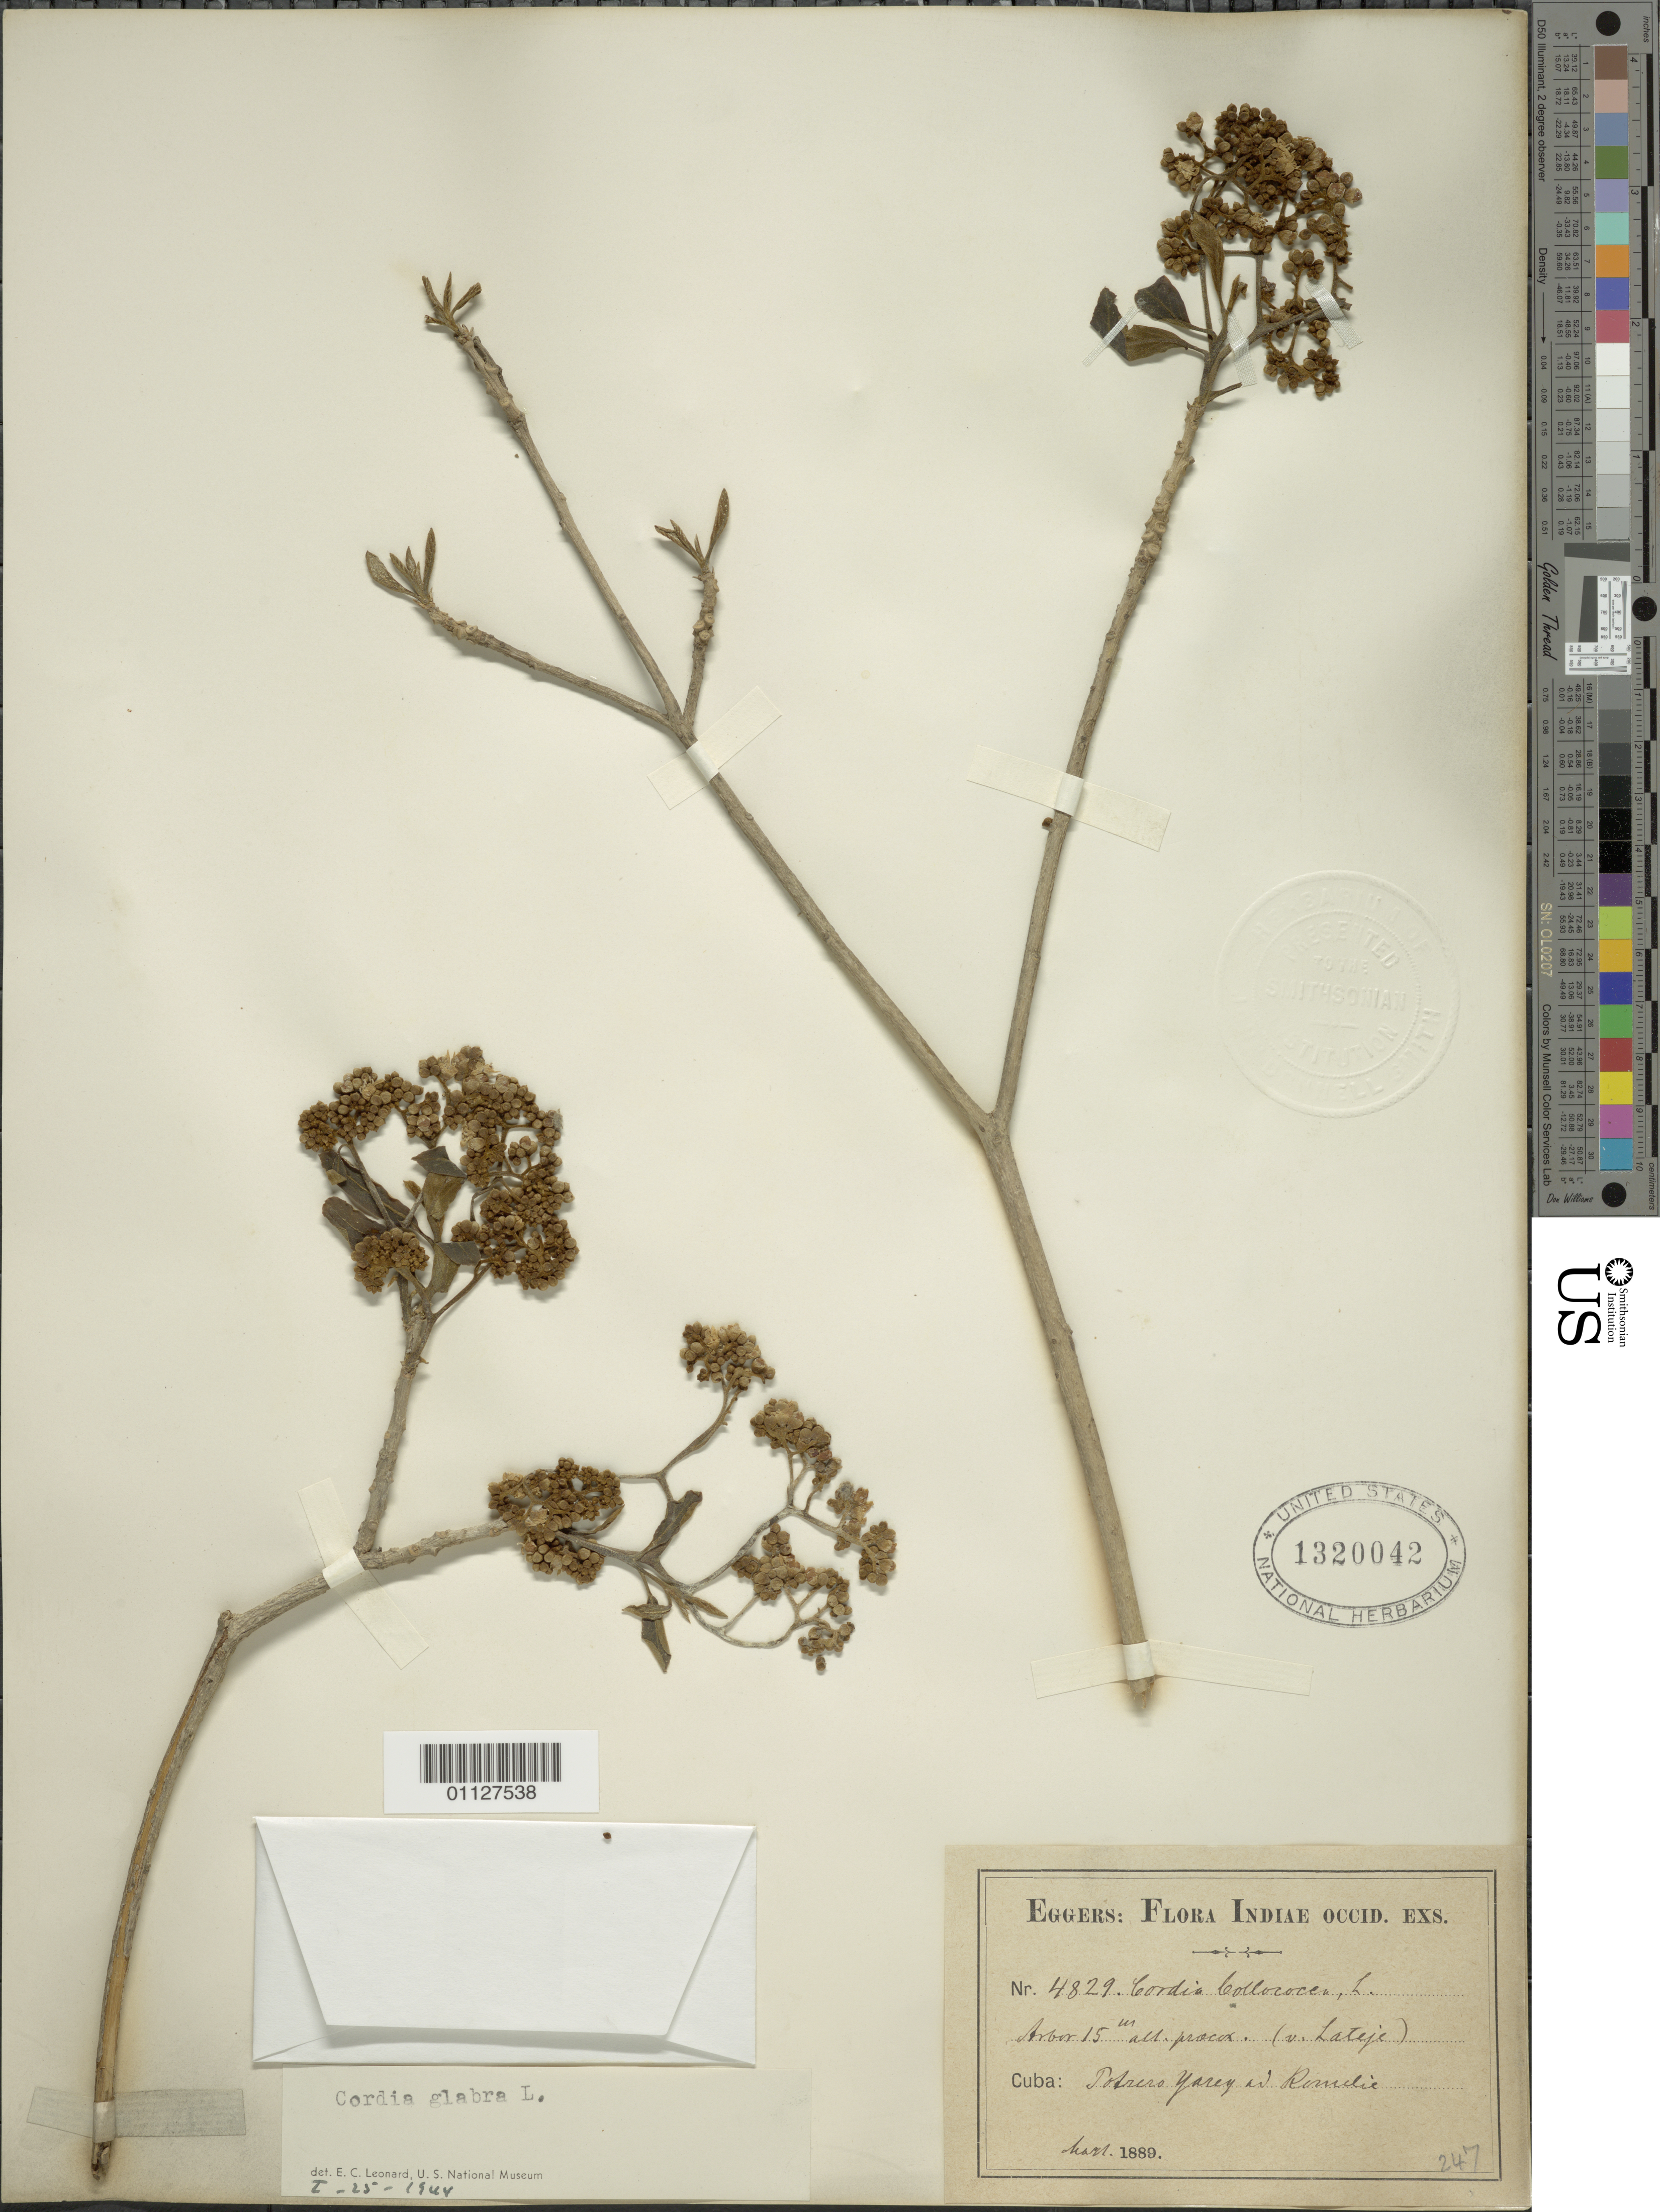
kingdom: Plantae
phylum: Tracheophyta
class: Magnoliopsida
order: Boraginales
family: Cordiaceae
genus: Cordia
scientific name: Cordia collococca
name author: L.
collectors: H. F. A. von Eggers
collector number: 4829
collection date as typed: Mar 1889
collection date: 1889-03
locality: Podrero yarey ad Ramlie.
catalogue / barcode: US 1320042